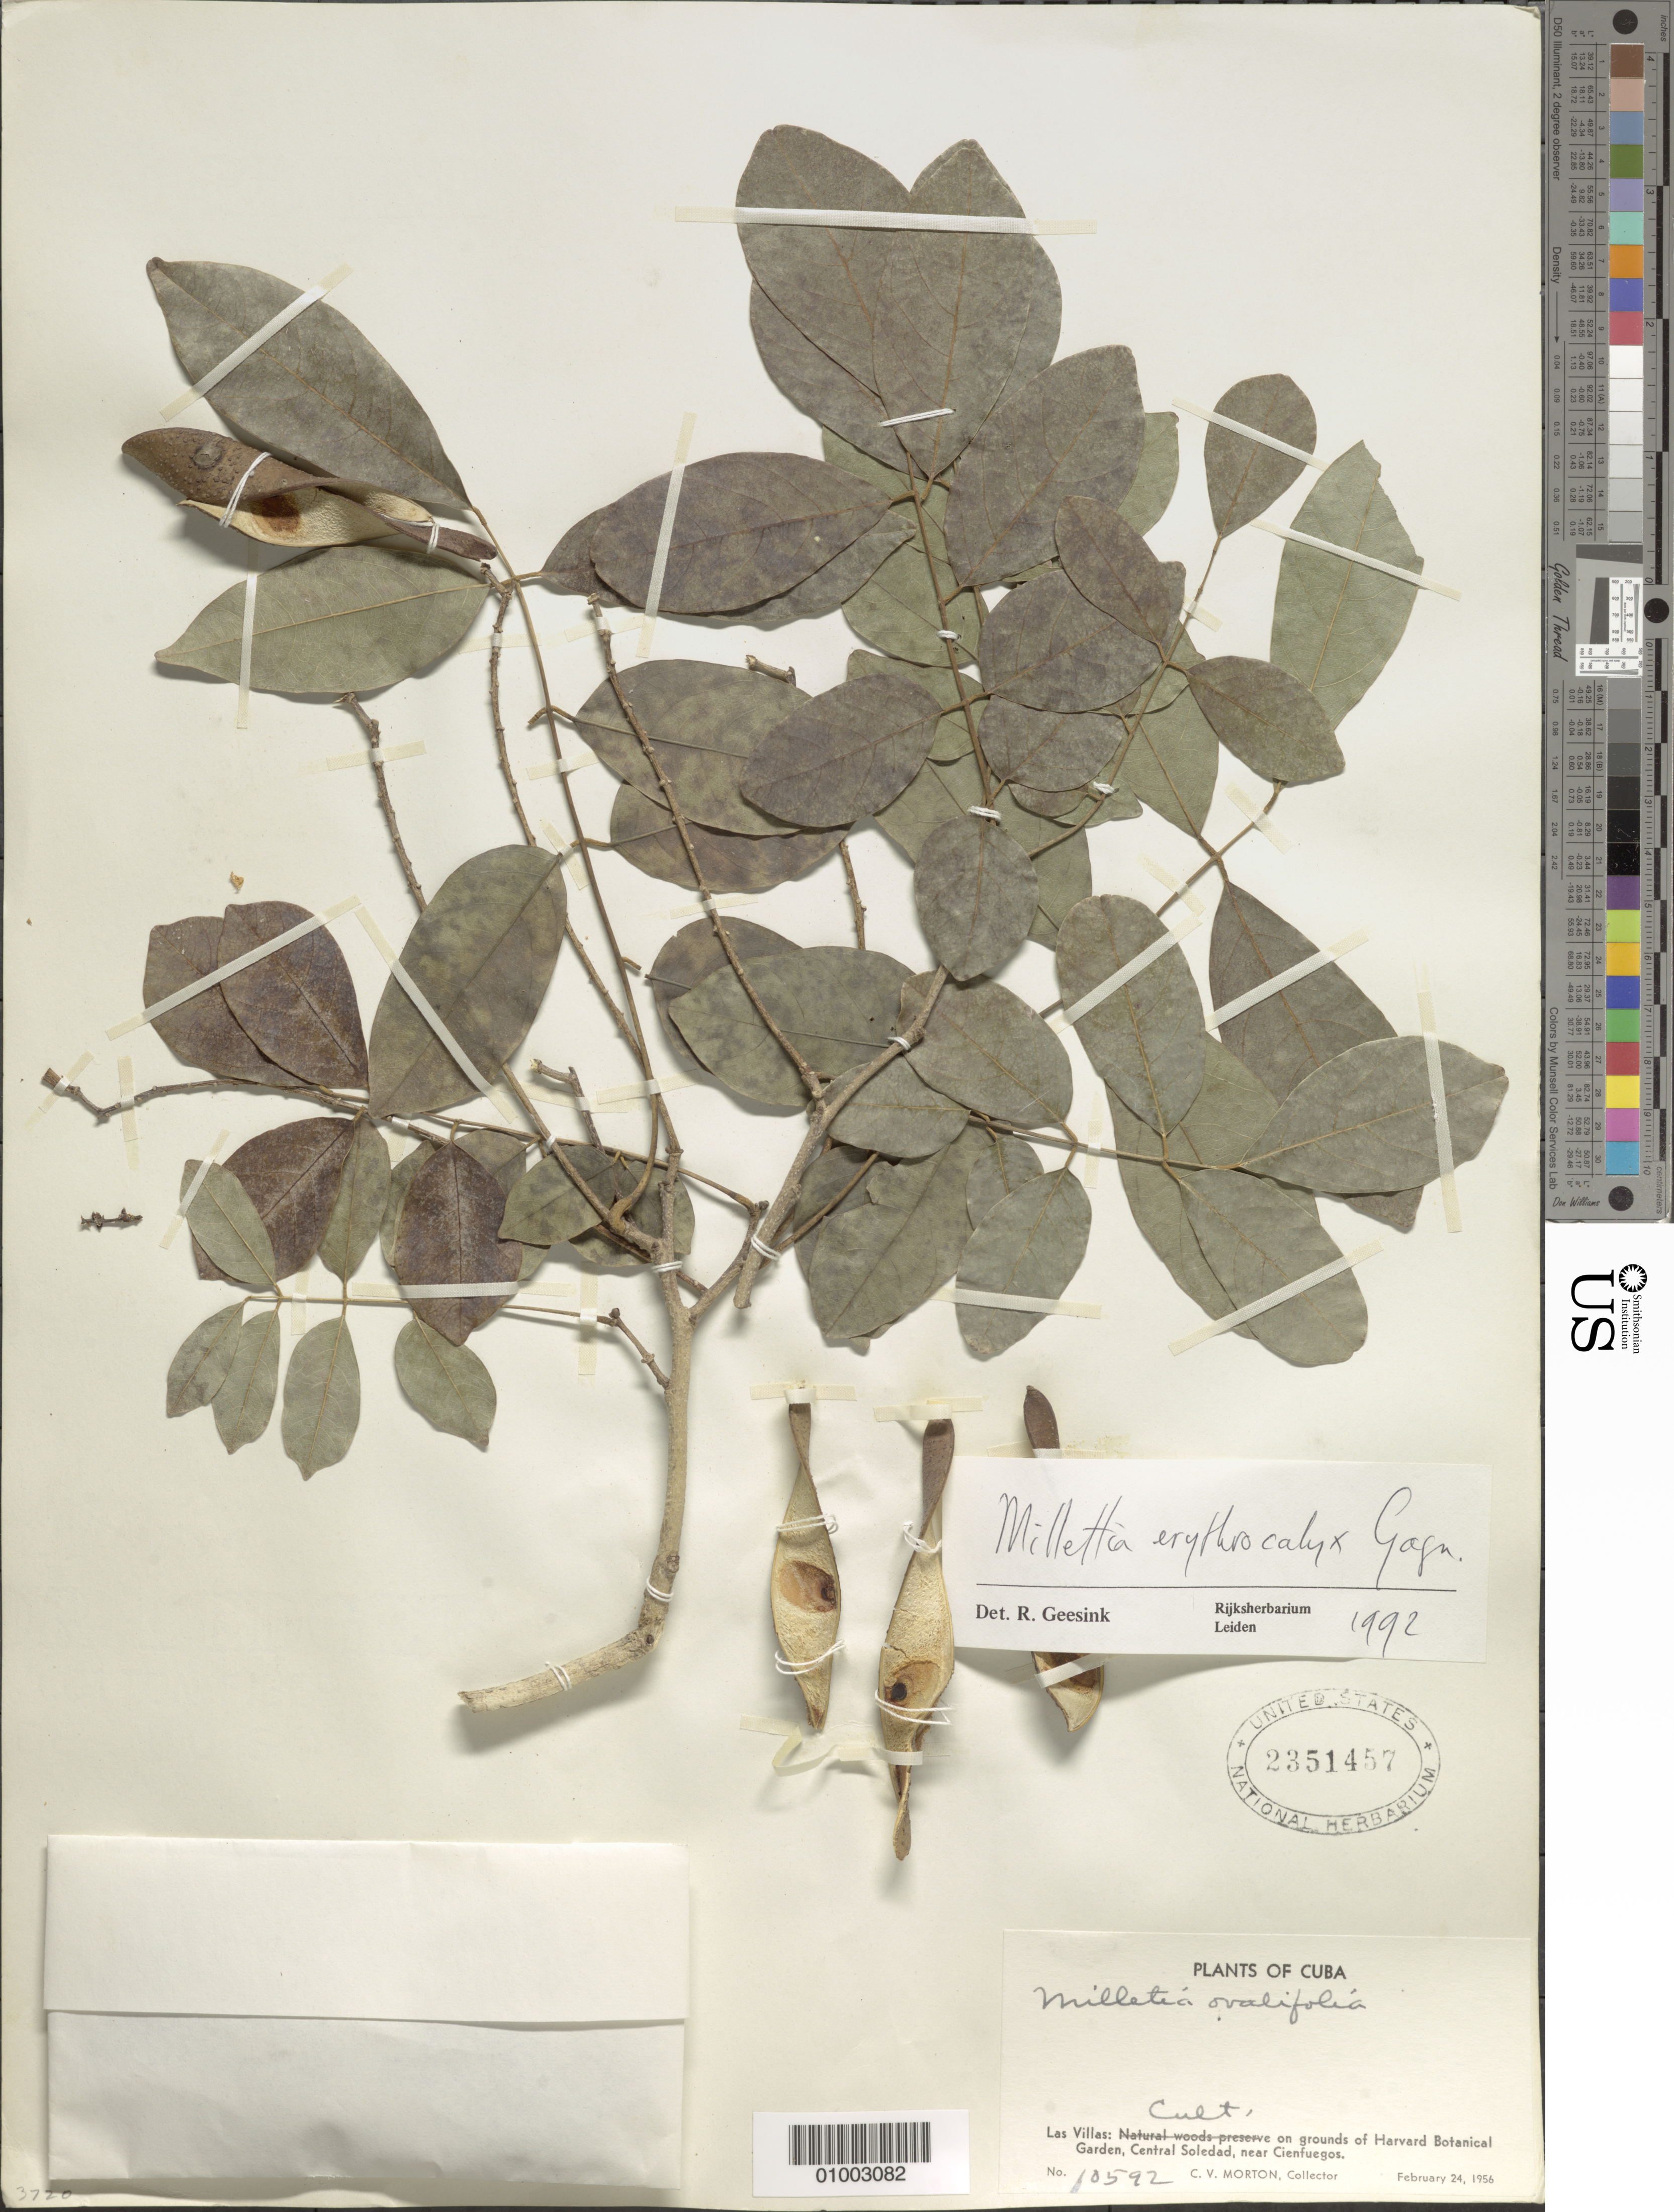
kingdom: Plantae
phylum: Tracheophyta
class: Magnoliopsida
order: Fabales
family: Fabaceae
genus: Millettia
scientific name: Millettia erythrocalyx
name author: Gagnep.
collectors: C. V. Morton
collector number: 10592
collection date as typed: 24 Feb 1956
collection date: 1956-02-24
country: Cuba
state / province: Cienfuegos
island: Cuba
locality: Cultivated on grounds of Harvard Botanical Garden, Central Soledad, near Cienfuegos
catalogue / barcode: US 2351457